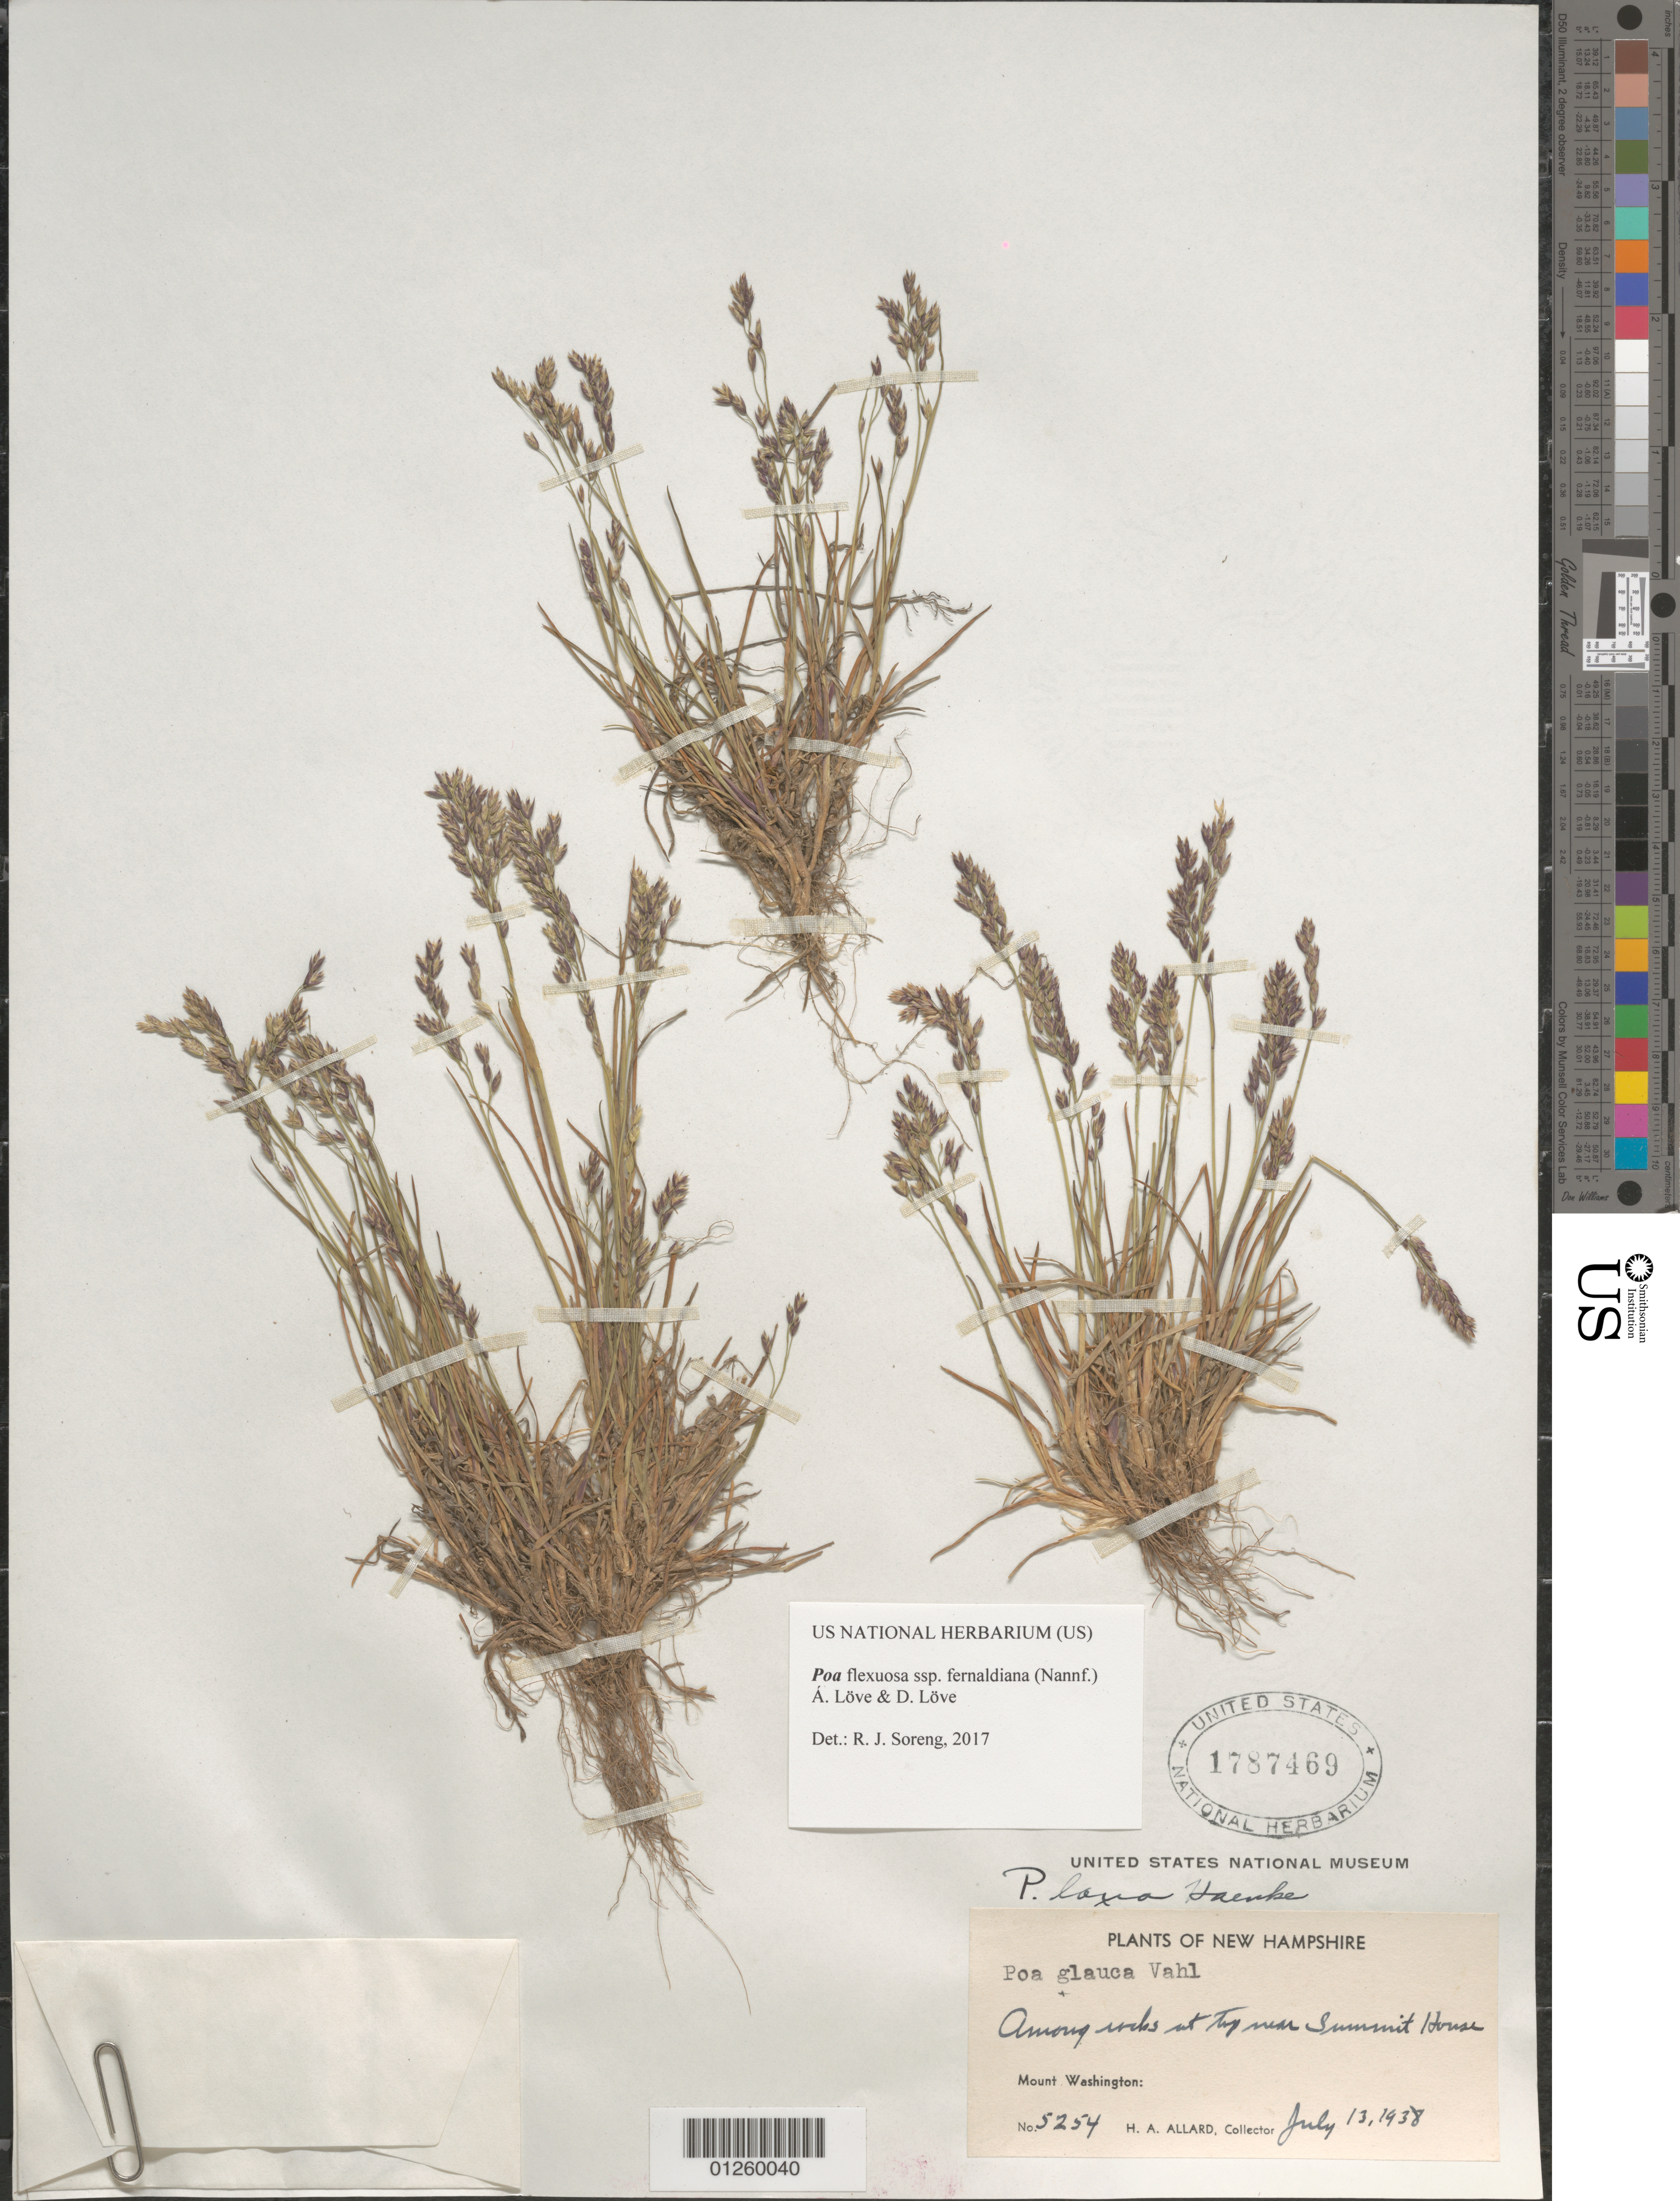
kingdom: Plantae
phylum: Tracheophyta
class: Liliopsida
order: Poales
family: Poaceae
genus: Poa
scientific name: Poa flexuosa Sm. subsp. fernaldiana (Nannf.) Á. Löve & D. Löve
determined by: Soreng, Robert J., Research Associate (BOT), Smithsonian Institution - National Museum of Natural History (UNITED STATES)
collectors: A. H. Allard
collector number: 5254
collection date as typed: July 13, 1938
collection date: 1938-07-13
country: United States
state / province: New Hampshire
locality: Mount Washington. Amont udos mt top near Summit house.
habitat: Amont udos mt top near Summit house.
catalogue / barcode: US 1787469